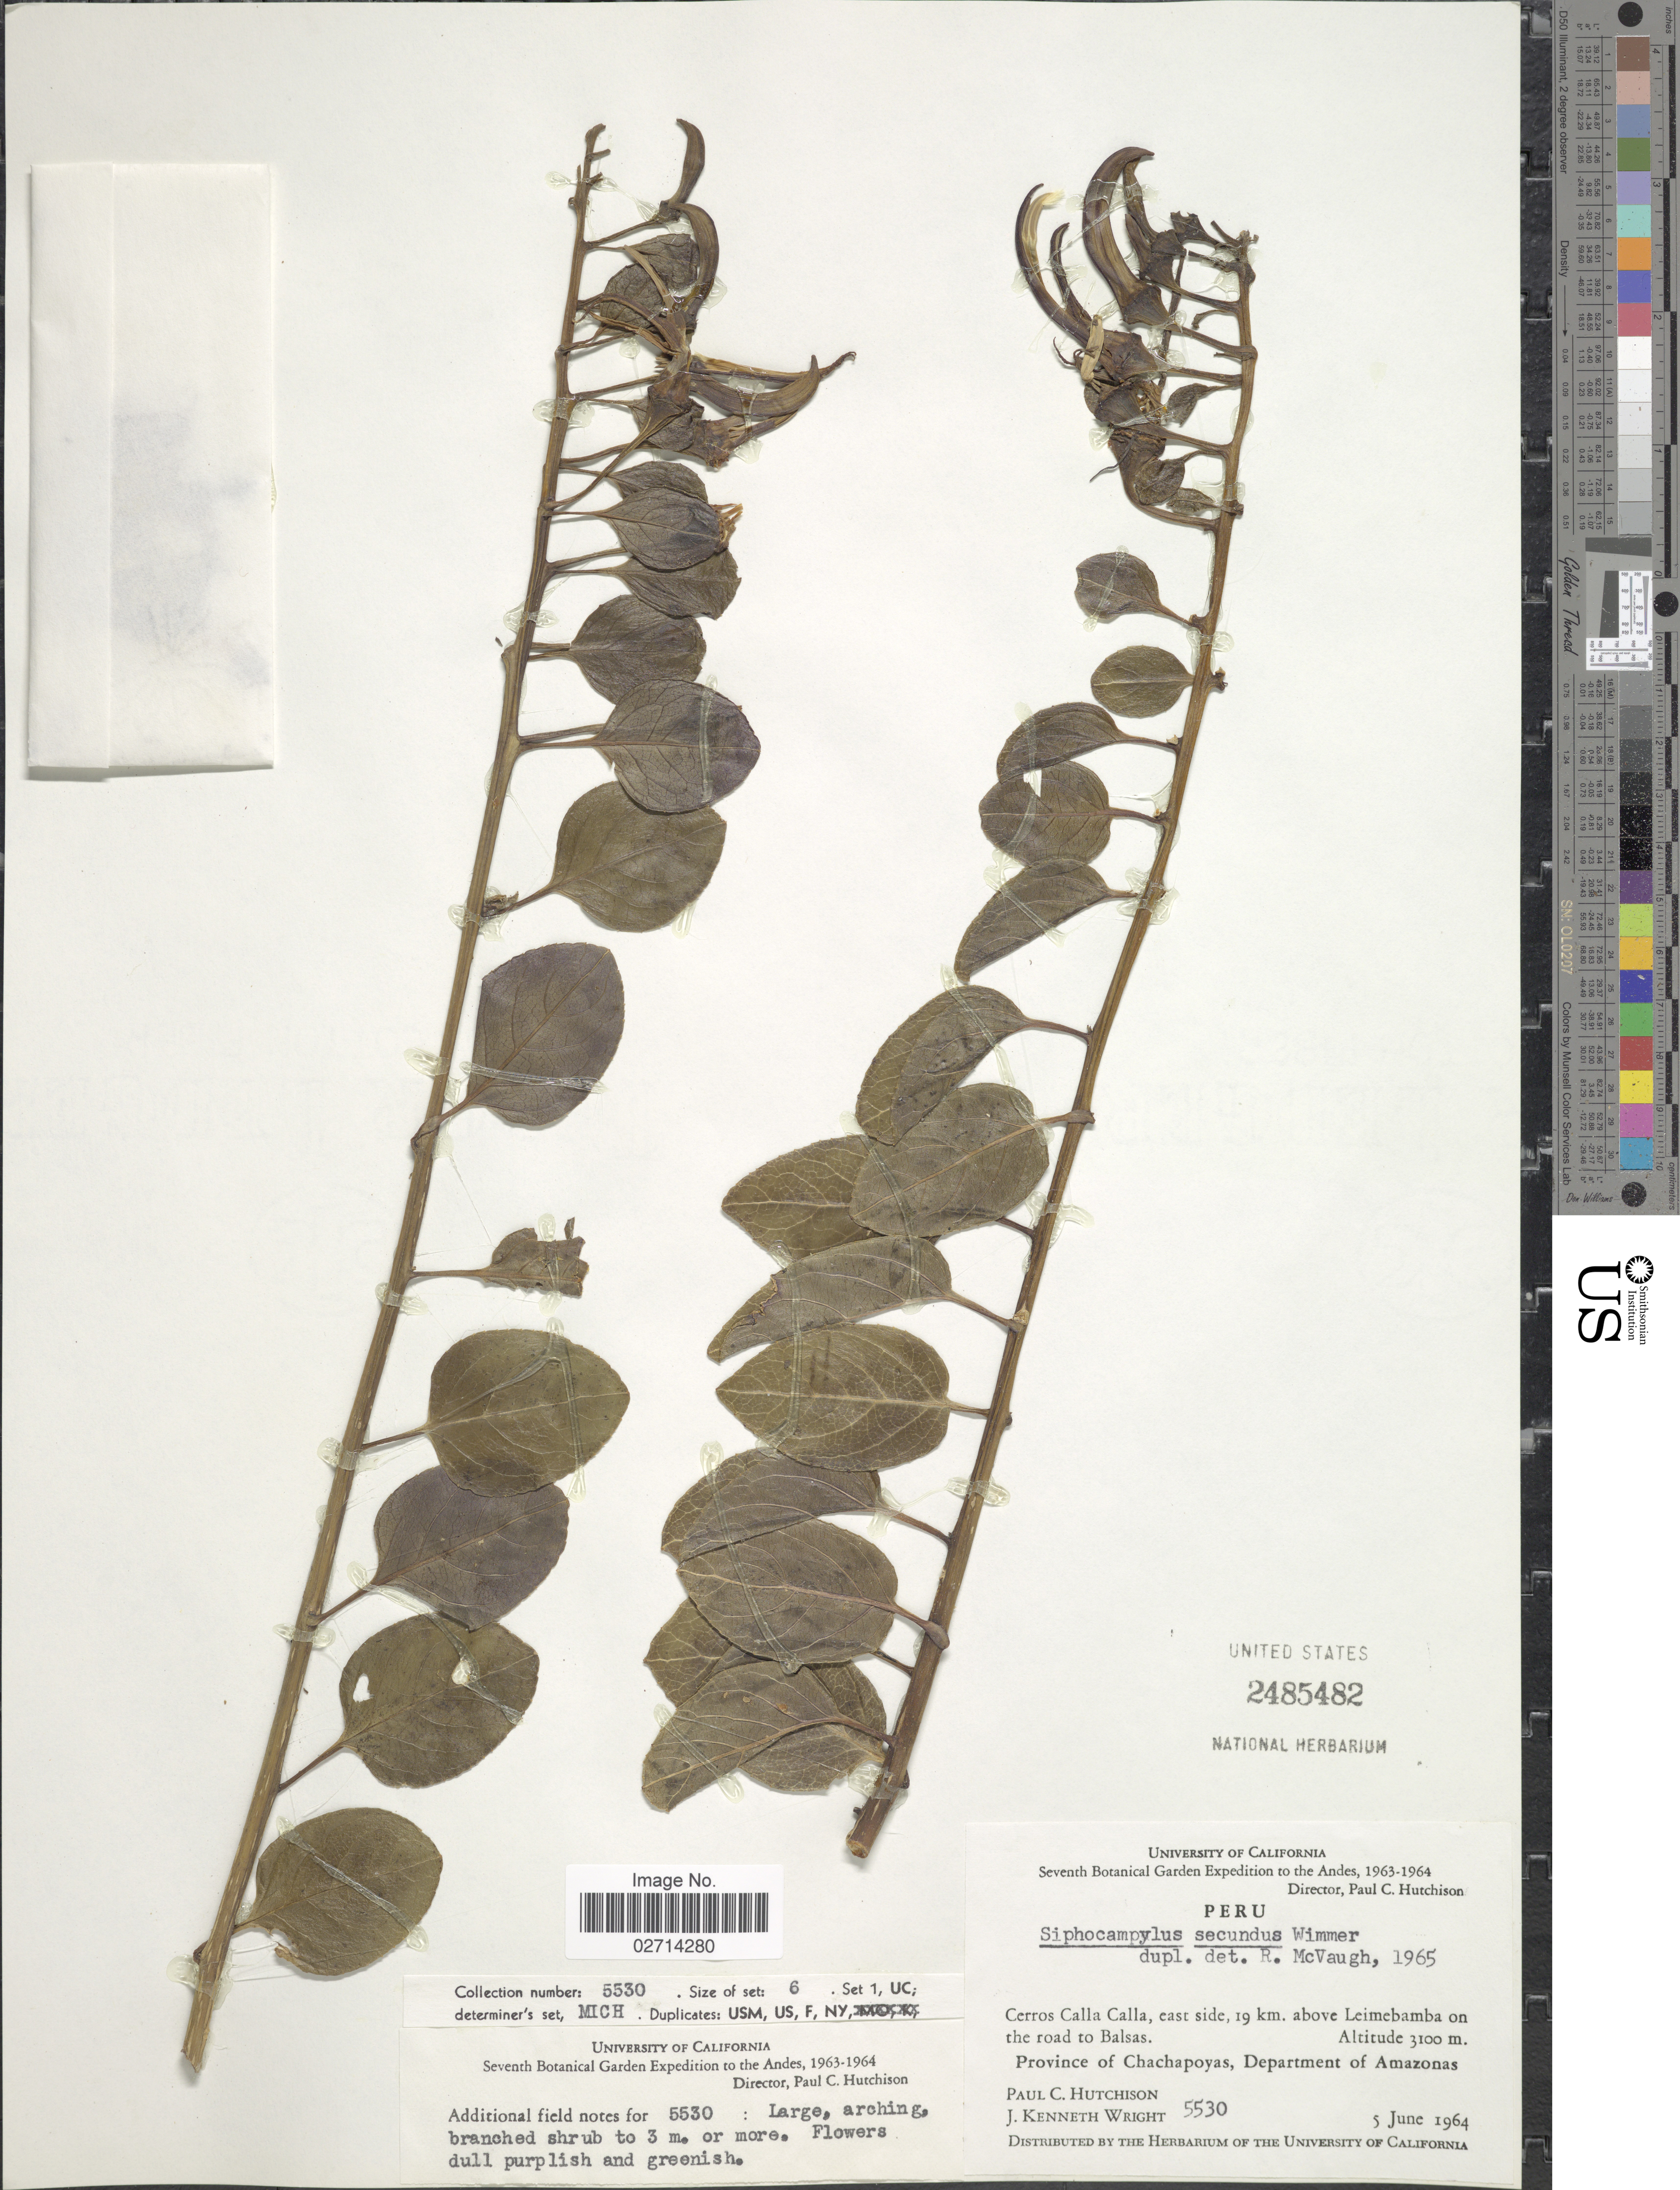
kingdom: Plantae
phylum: Tracheophyta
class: Magnoliopsida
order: Asterales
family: Campanulaceae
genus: Siphocampylus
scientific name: Siphocampylus secundus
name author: E. Wimm.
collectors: P. C. Hutchison & J. K. Wright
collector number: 5530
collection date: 1964-06-05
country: Peru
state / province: Amazonas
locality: Cerros Calla Calla, east side, 19 km. above Leimebamba on the road to Balsas, Province of Chachapoyas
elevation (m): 3100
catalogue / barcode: US 2485482